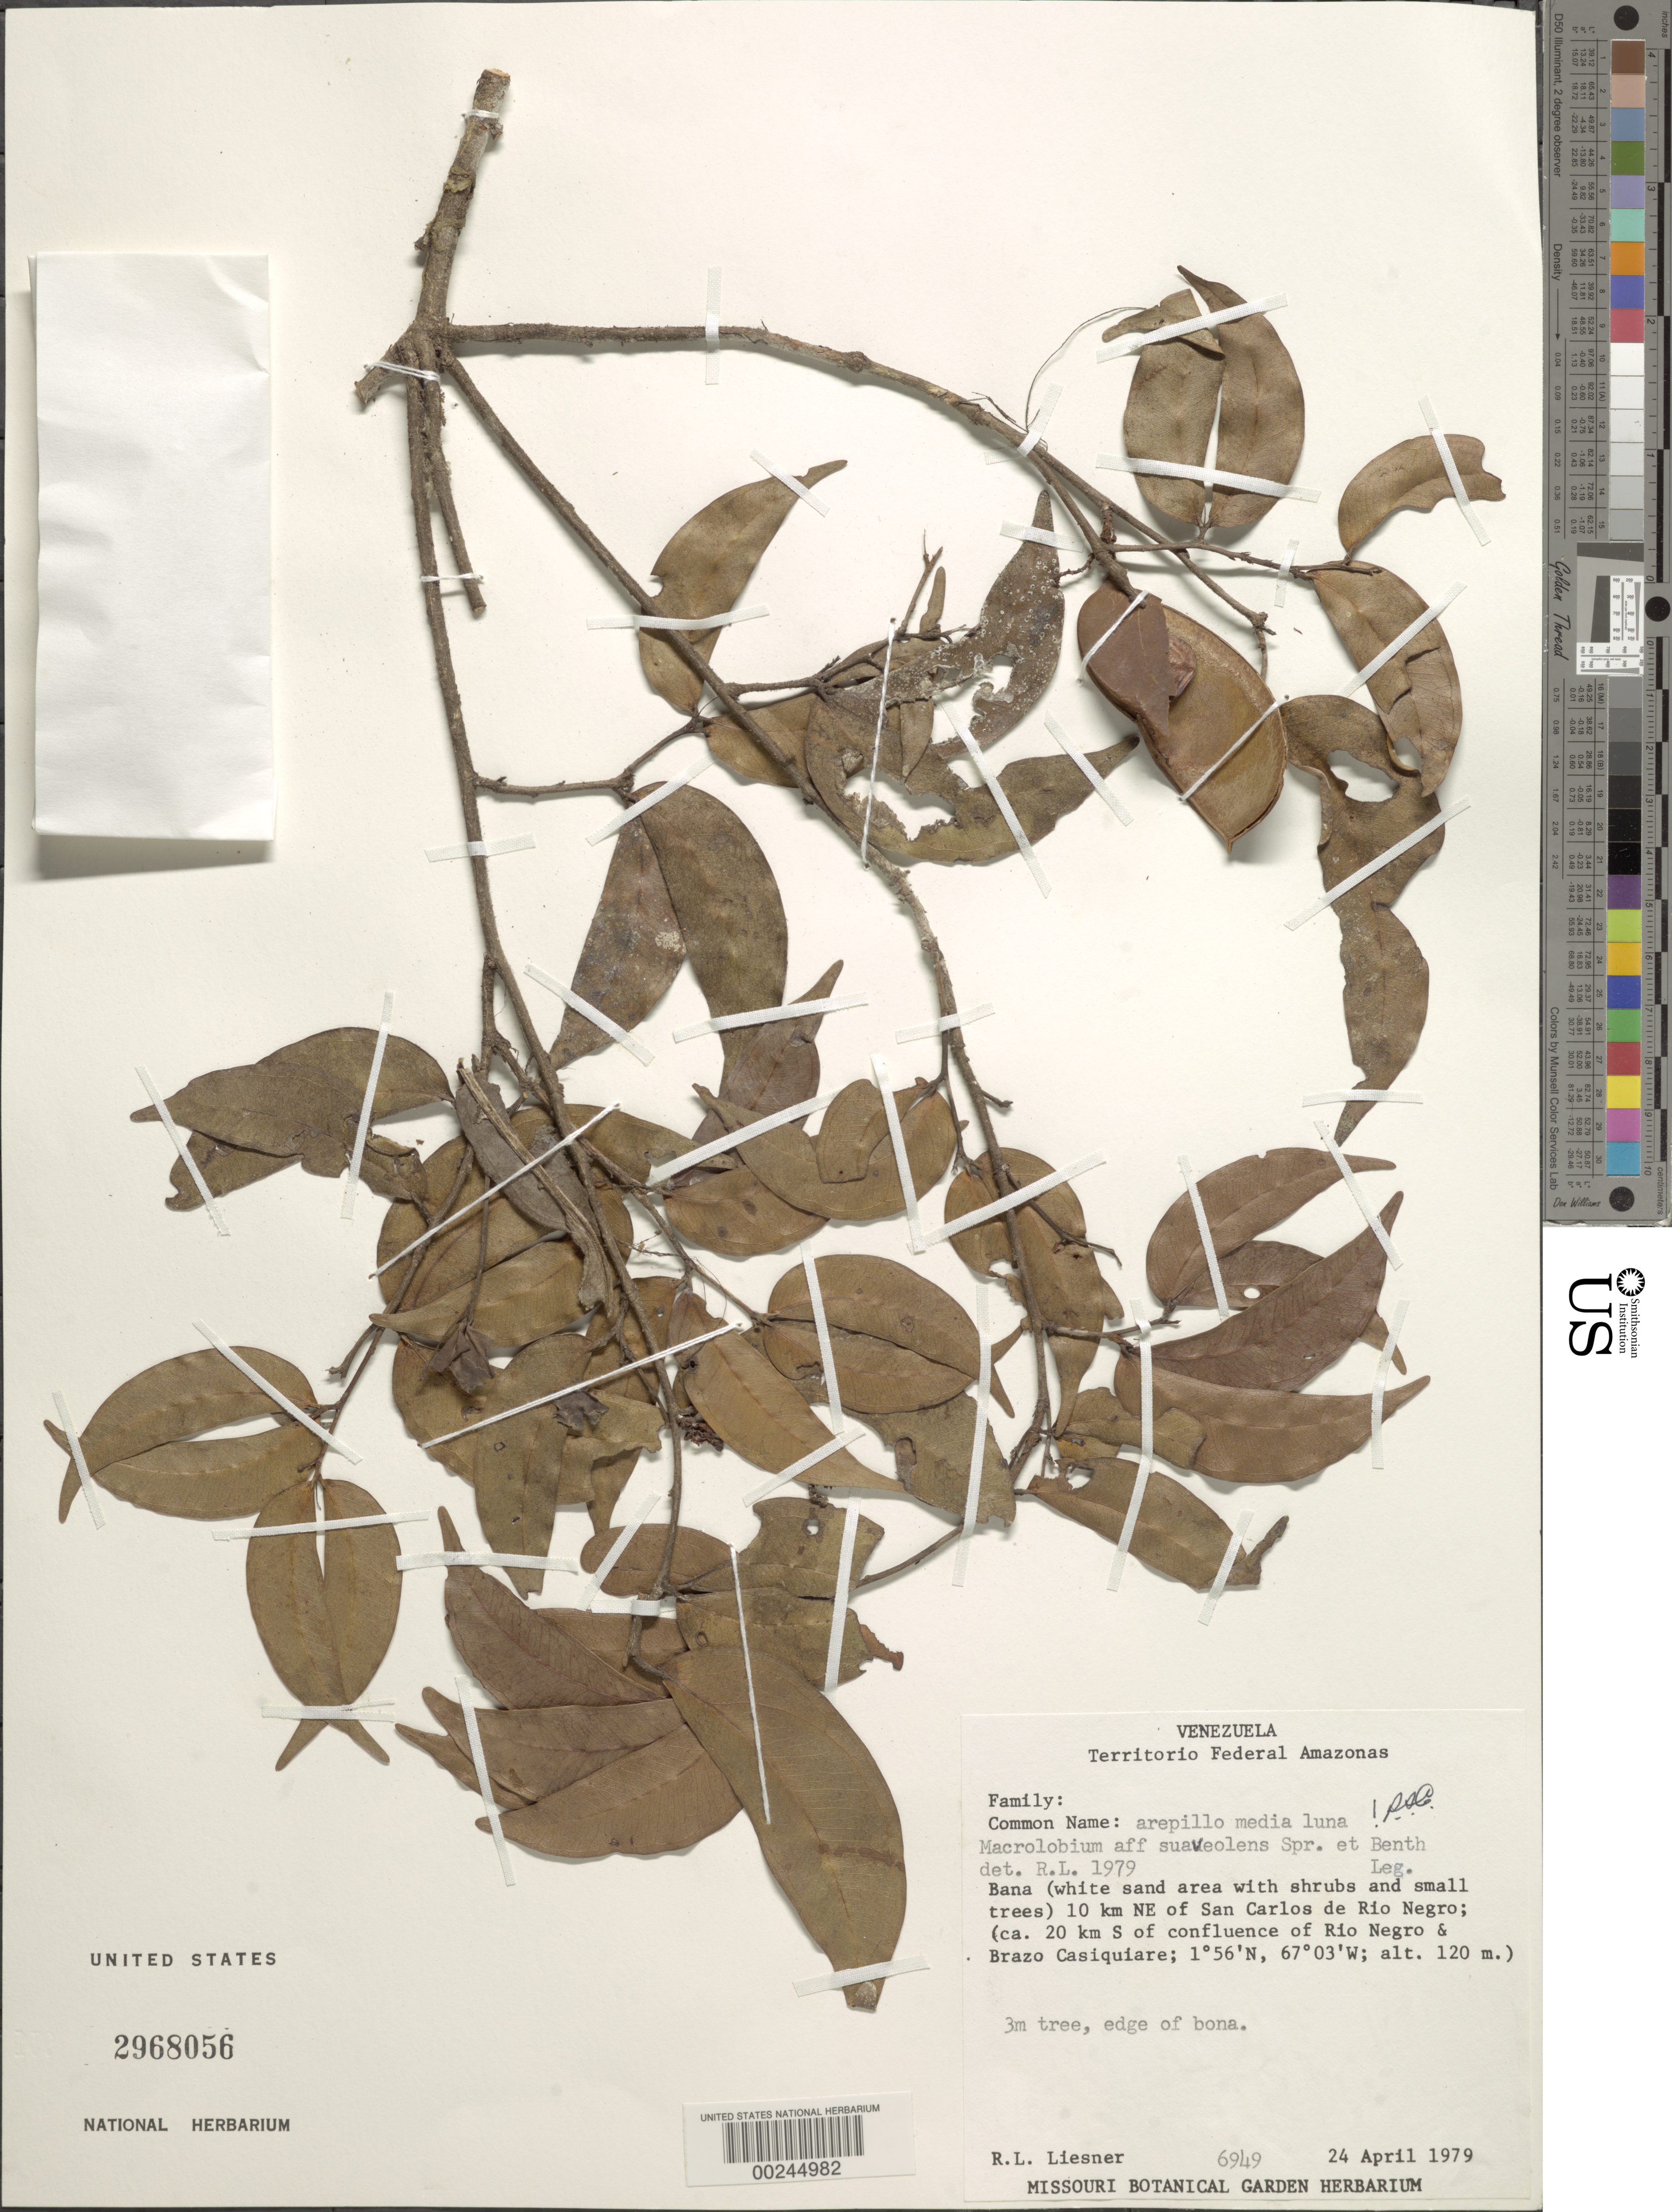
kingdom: Plantae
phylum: Tracheophyta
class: Magnoliopsida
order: Fabales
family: Fabaceae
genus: Macrolobium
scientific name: Macrolobium suaveolens var. suaveolens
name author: Benth.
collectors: R. L. Liesner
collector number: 6949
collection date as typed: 24 Apr 1979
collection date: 1979-04-24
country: Venezuela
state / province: Amazonas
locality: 10 km ne of san carlos de rio negro (ca 20 km s of confluence of rio negro and brazo casiquiare)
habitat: Bana (white sand area shrubs and small trees)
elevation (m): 120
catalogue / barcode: US 2968056